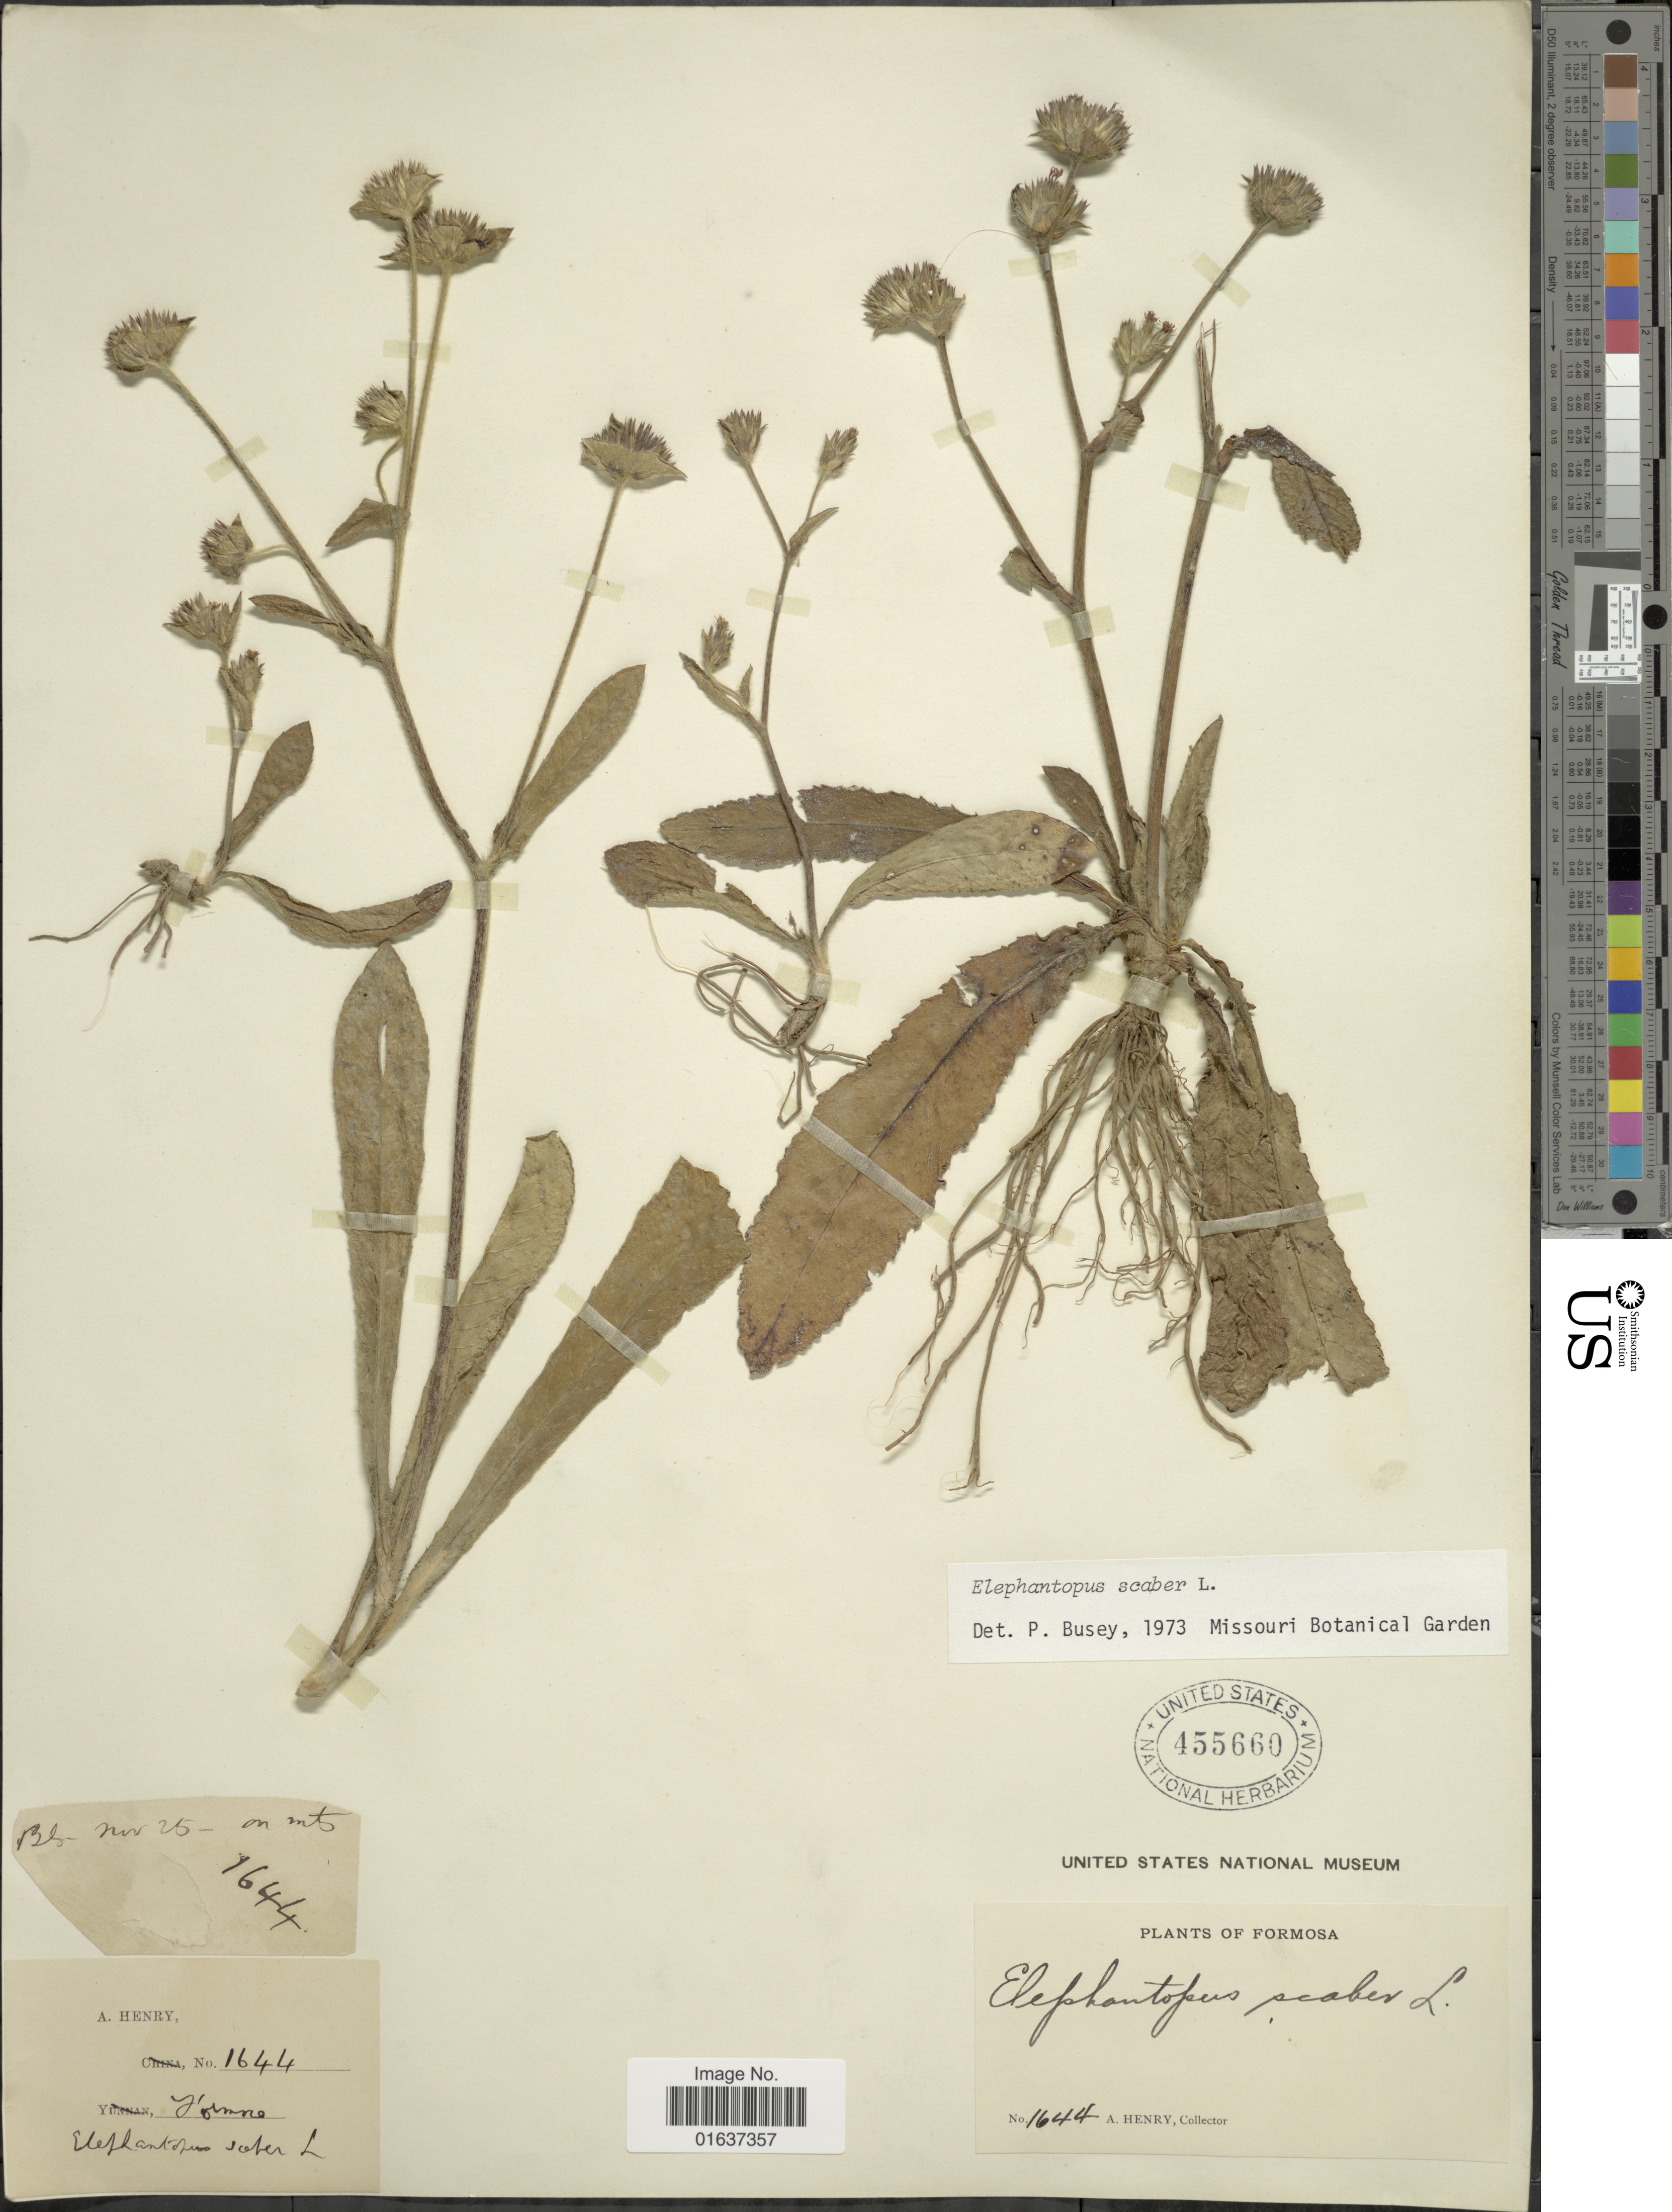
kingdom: Plantae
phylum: Tracheophyta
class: Magnoliopsida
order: Asterales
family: Asteraceae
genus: Elephantopus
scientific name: Elephantopus scaber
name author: L.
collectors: A. Henry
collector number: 1644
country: Taiwan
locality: Formosa, Bankinsing. On mts.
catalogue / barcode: US 455660